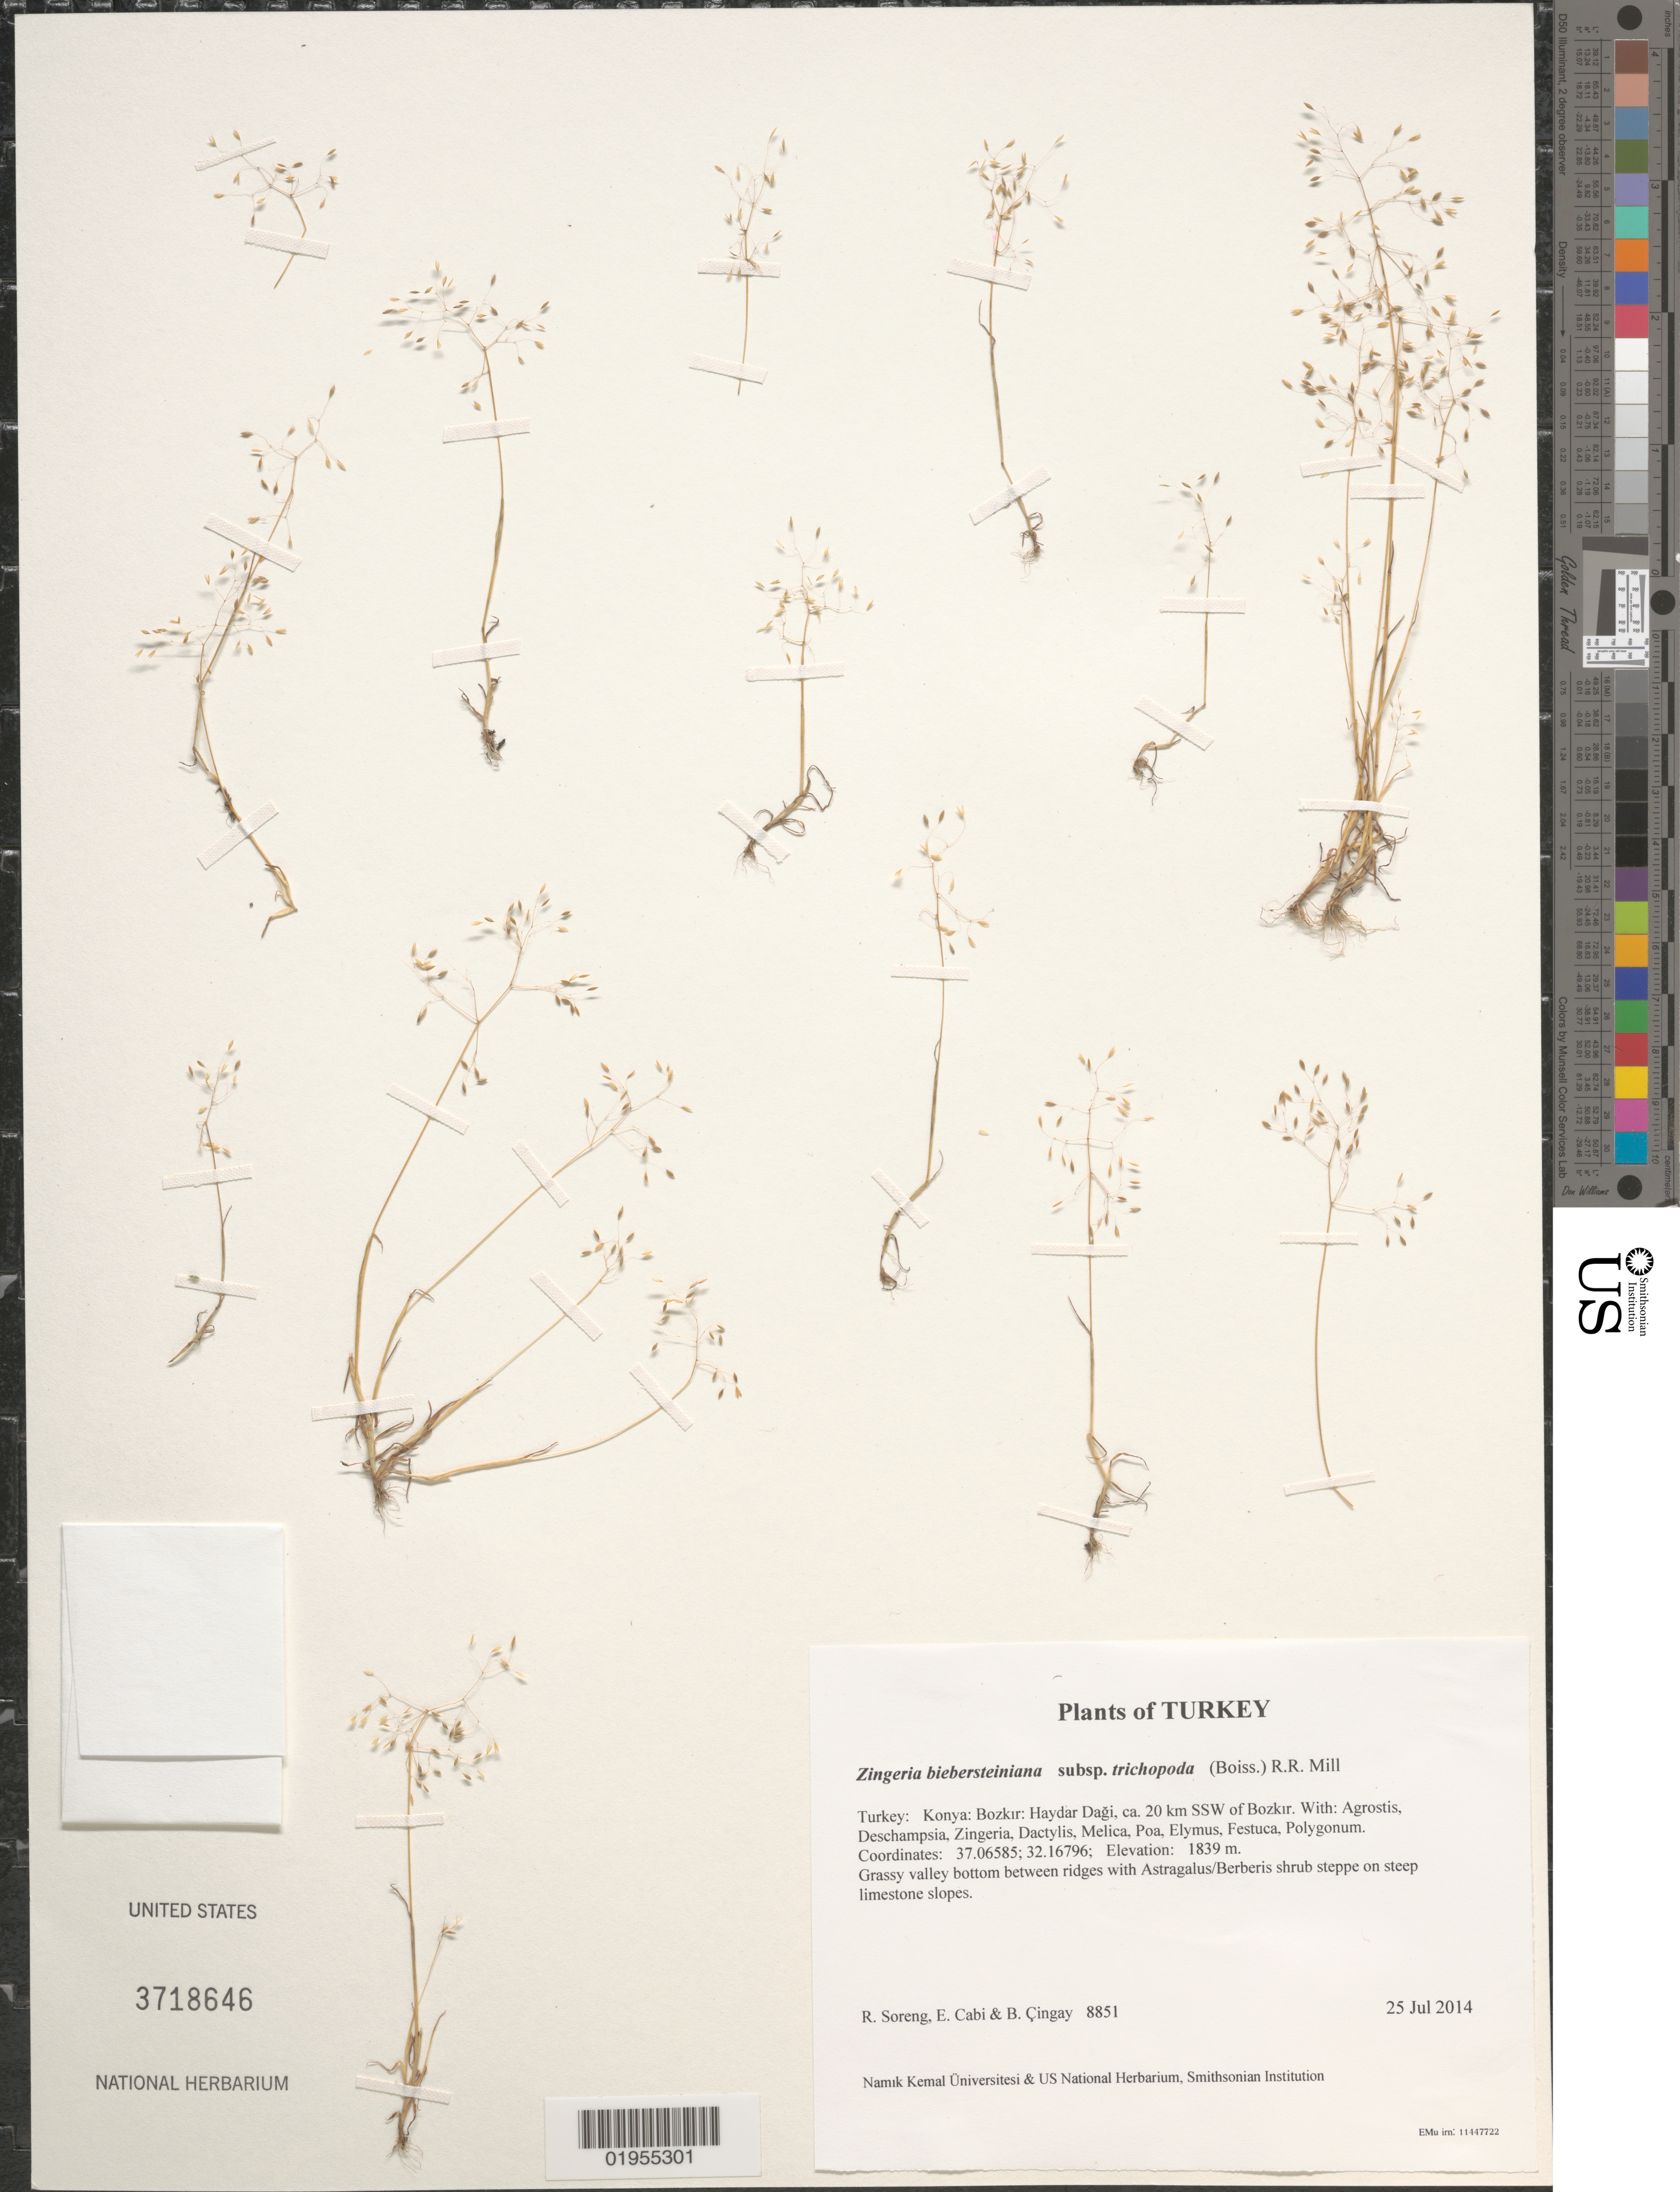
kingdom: Plantae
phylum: Tracheophyta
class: Liliopsida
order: Poales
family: Poaceae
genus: Zingeria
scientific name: Zingeria trichopoda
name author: (Boiss.) P.A. Smirn.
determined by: Soreng, Robert J., Research Associate (BOT), Smithsonian Institution - National Museum of Natural History (UNITED STATES)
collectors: R. J. Soreng, E. Cabi & B. Çıngay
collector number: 8851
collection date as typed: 25 Jul 2014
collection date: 2014-07-25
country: Turkey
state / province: Konya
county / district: Bozkir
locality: Haydar Dagi, ca. 20 km SSW of Bozkir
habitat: Grassy valley bottom between ridges with Astragalus/Berberis shrub steppe on steep limestone slopes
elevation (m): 1839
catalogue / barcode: US 3718646